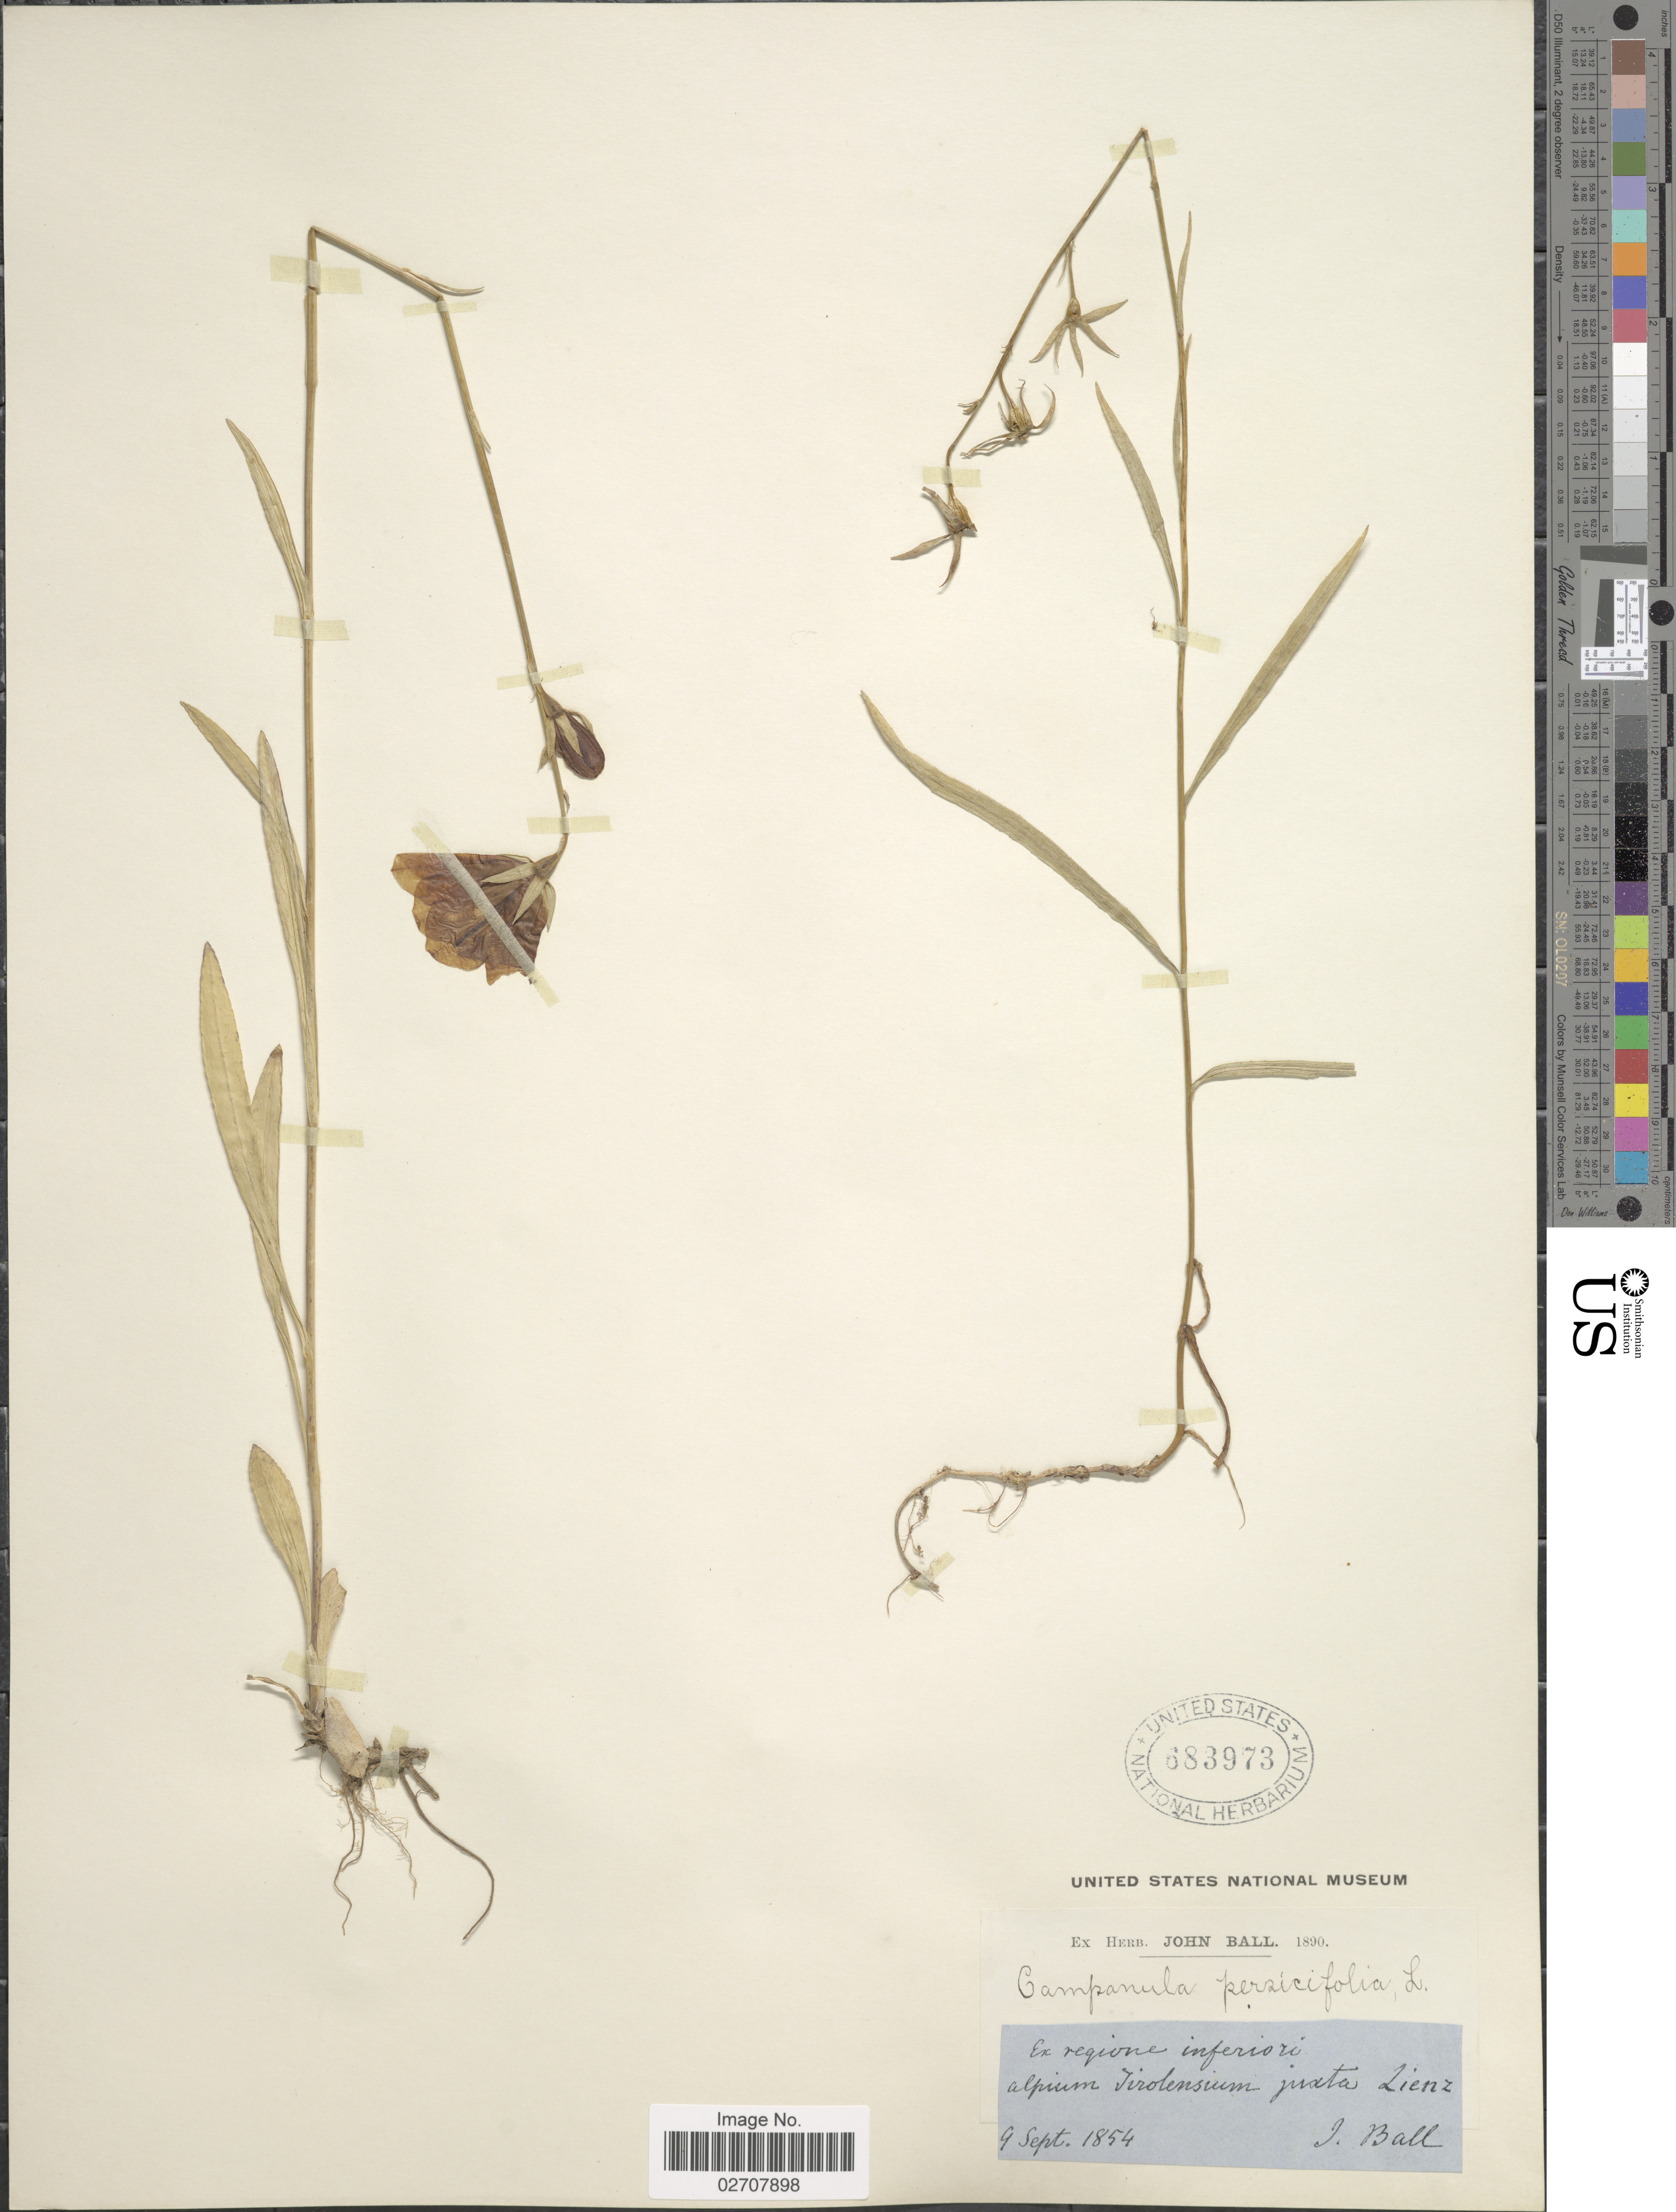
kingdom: Plantae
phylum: Tracheophyta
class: Magnoliopsida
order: Asterales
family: Campanulaceae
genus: Campanula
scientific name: Campanula persicifolia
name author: L.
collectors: J. Ball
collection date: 1854-09-09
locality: Regione inferiori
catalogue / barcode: US 683973